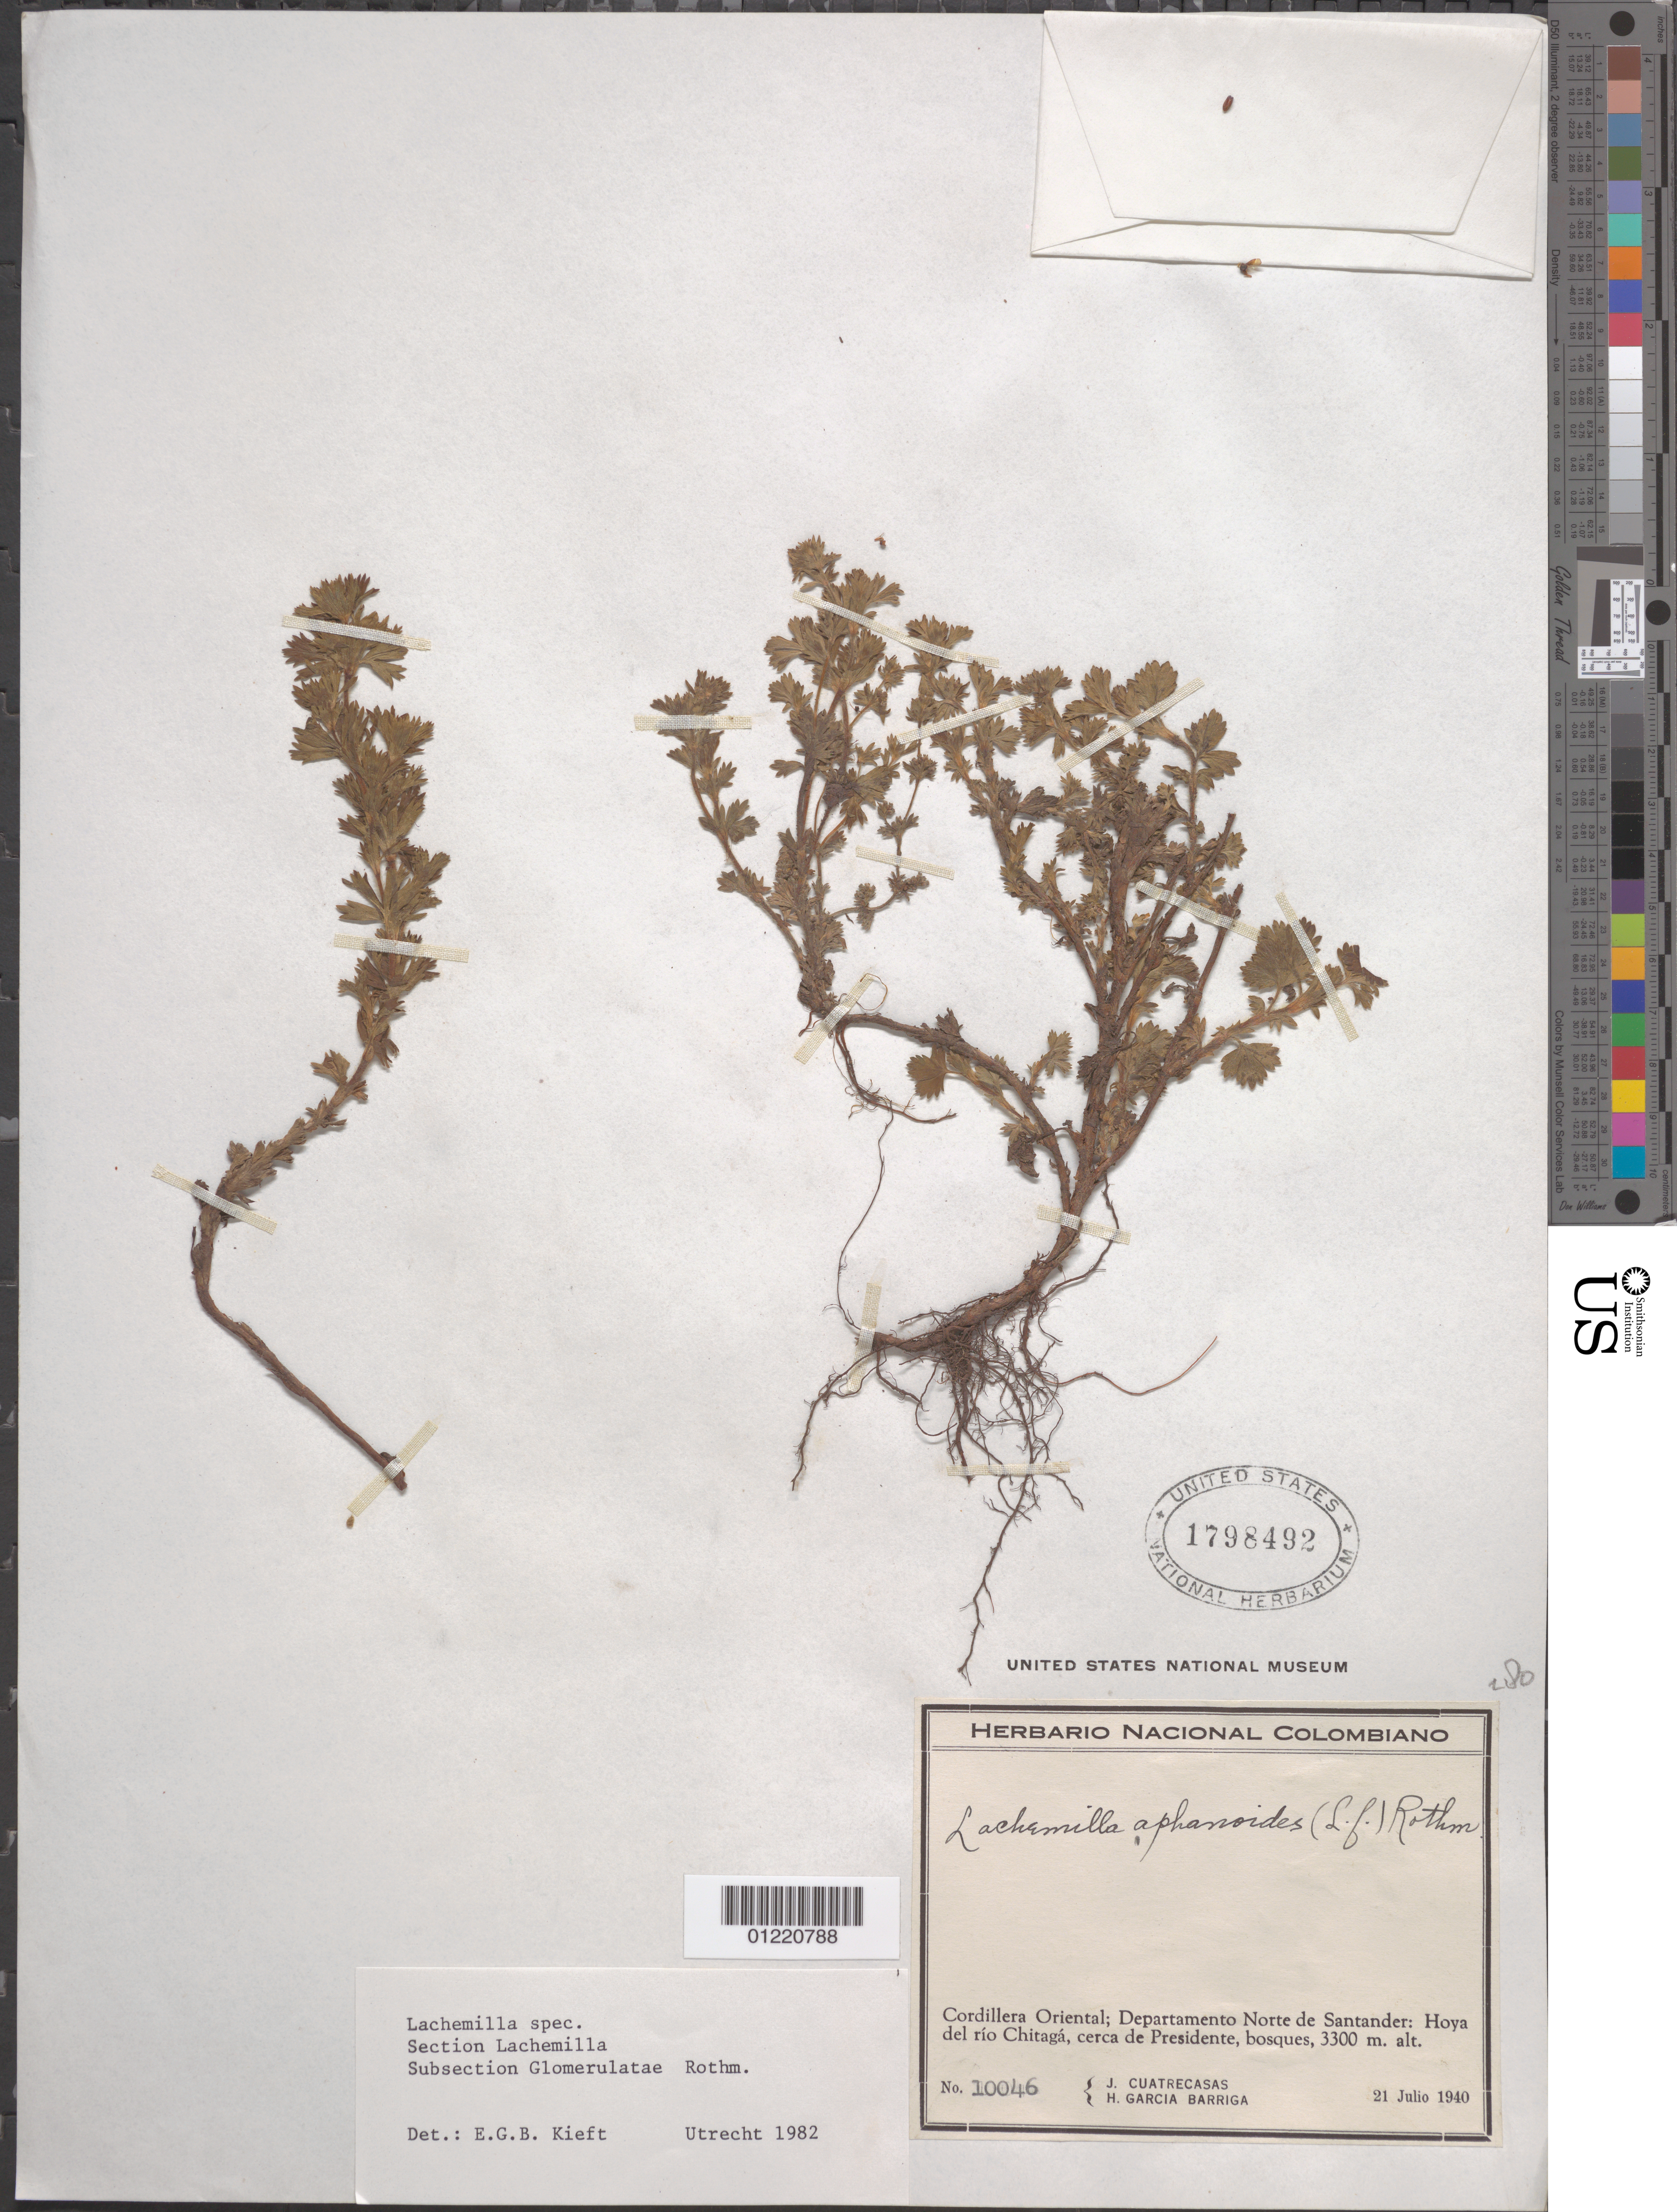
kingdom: Plantae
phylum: Tracheophyta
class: Magnoliopsida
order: Rosales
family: Rosaceae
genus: Lachemilla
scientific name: Lachemilla sp.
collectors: J. Cuatrecasas & H. García Barriga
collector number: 10046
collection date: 1940-07-21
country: Colombia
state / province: Norte de Santander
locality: Hoya del río Chitagá, cerca de Presidente.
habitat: bosques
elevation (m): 3300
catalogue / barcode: US 1798492